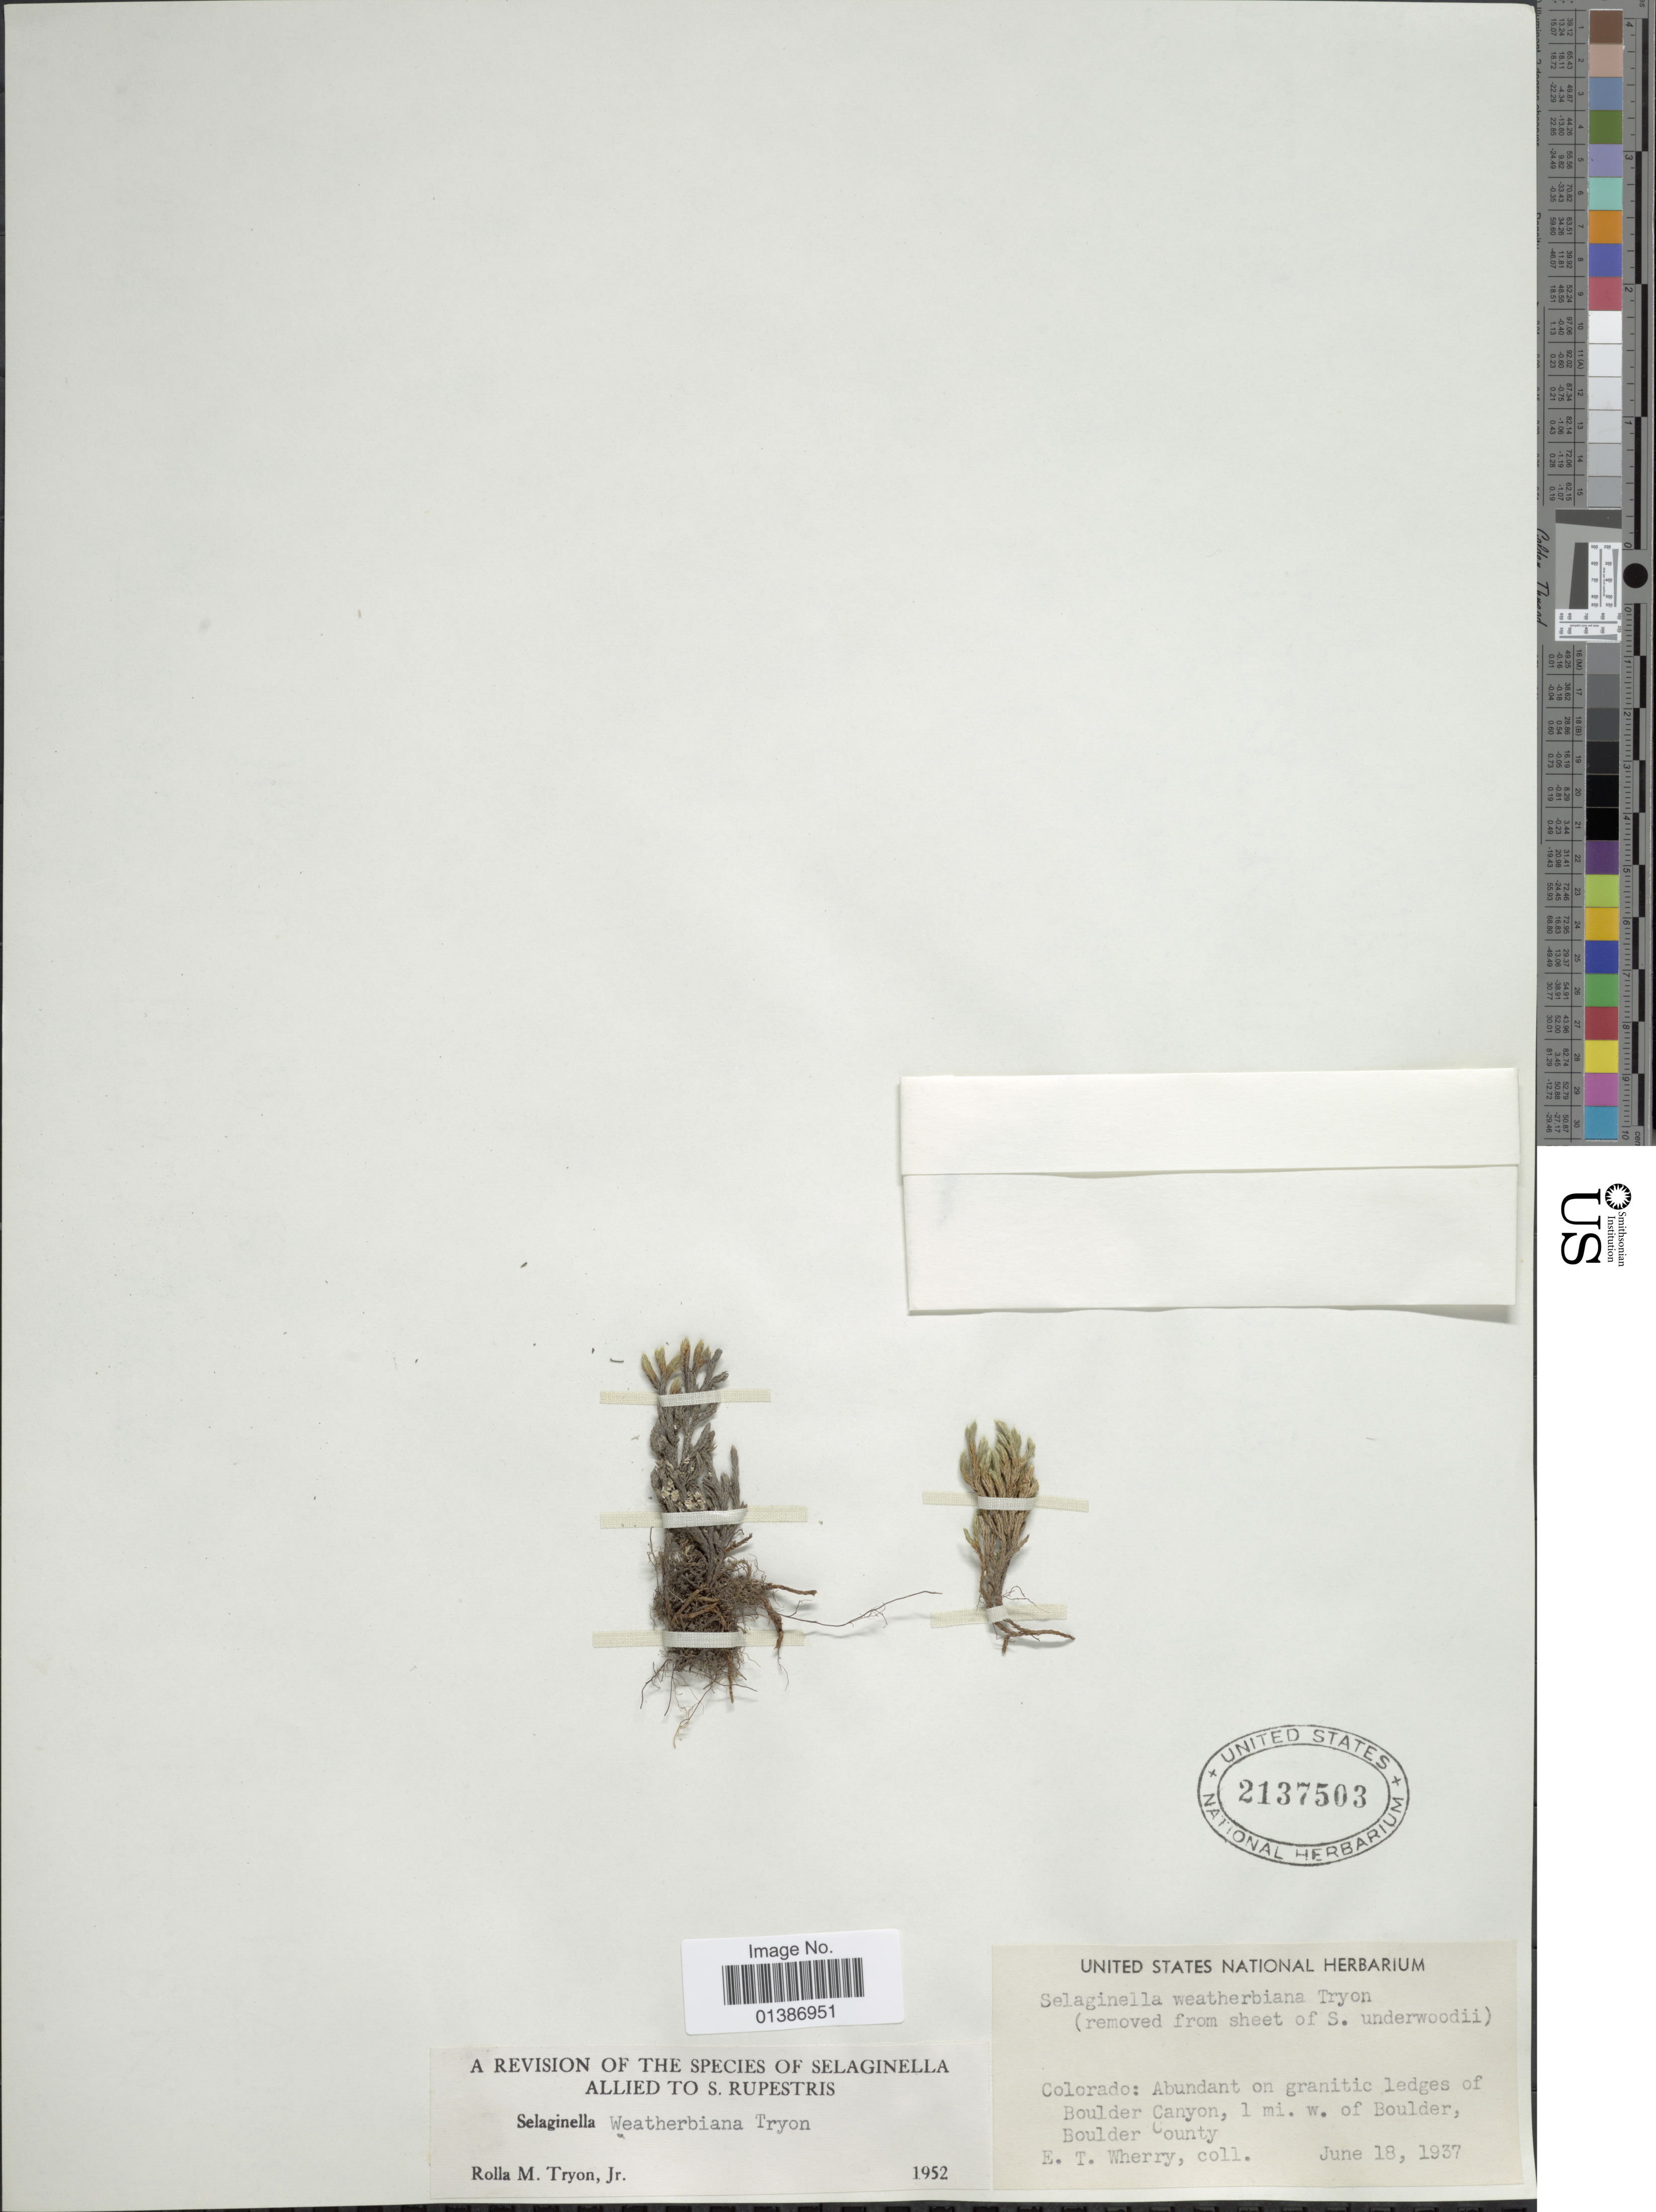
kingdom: Plantae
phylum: Tracheophyta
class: Lycopodiopsida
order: Selaginellales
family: Selaginellaceae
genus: Selaginella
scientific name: Selaginella weatherbiana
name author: R.M. Tryon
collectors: E. T. Wherry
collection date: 1937-06-18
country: United States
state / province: Colorado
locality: Abundant on granitic ledges of Boulder Canyon, 1 mi. w. of Boulder, Boulder County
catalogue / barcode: US 2137503